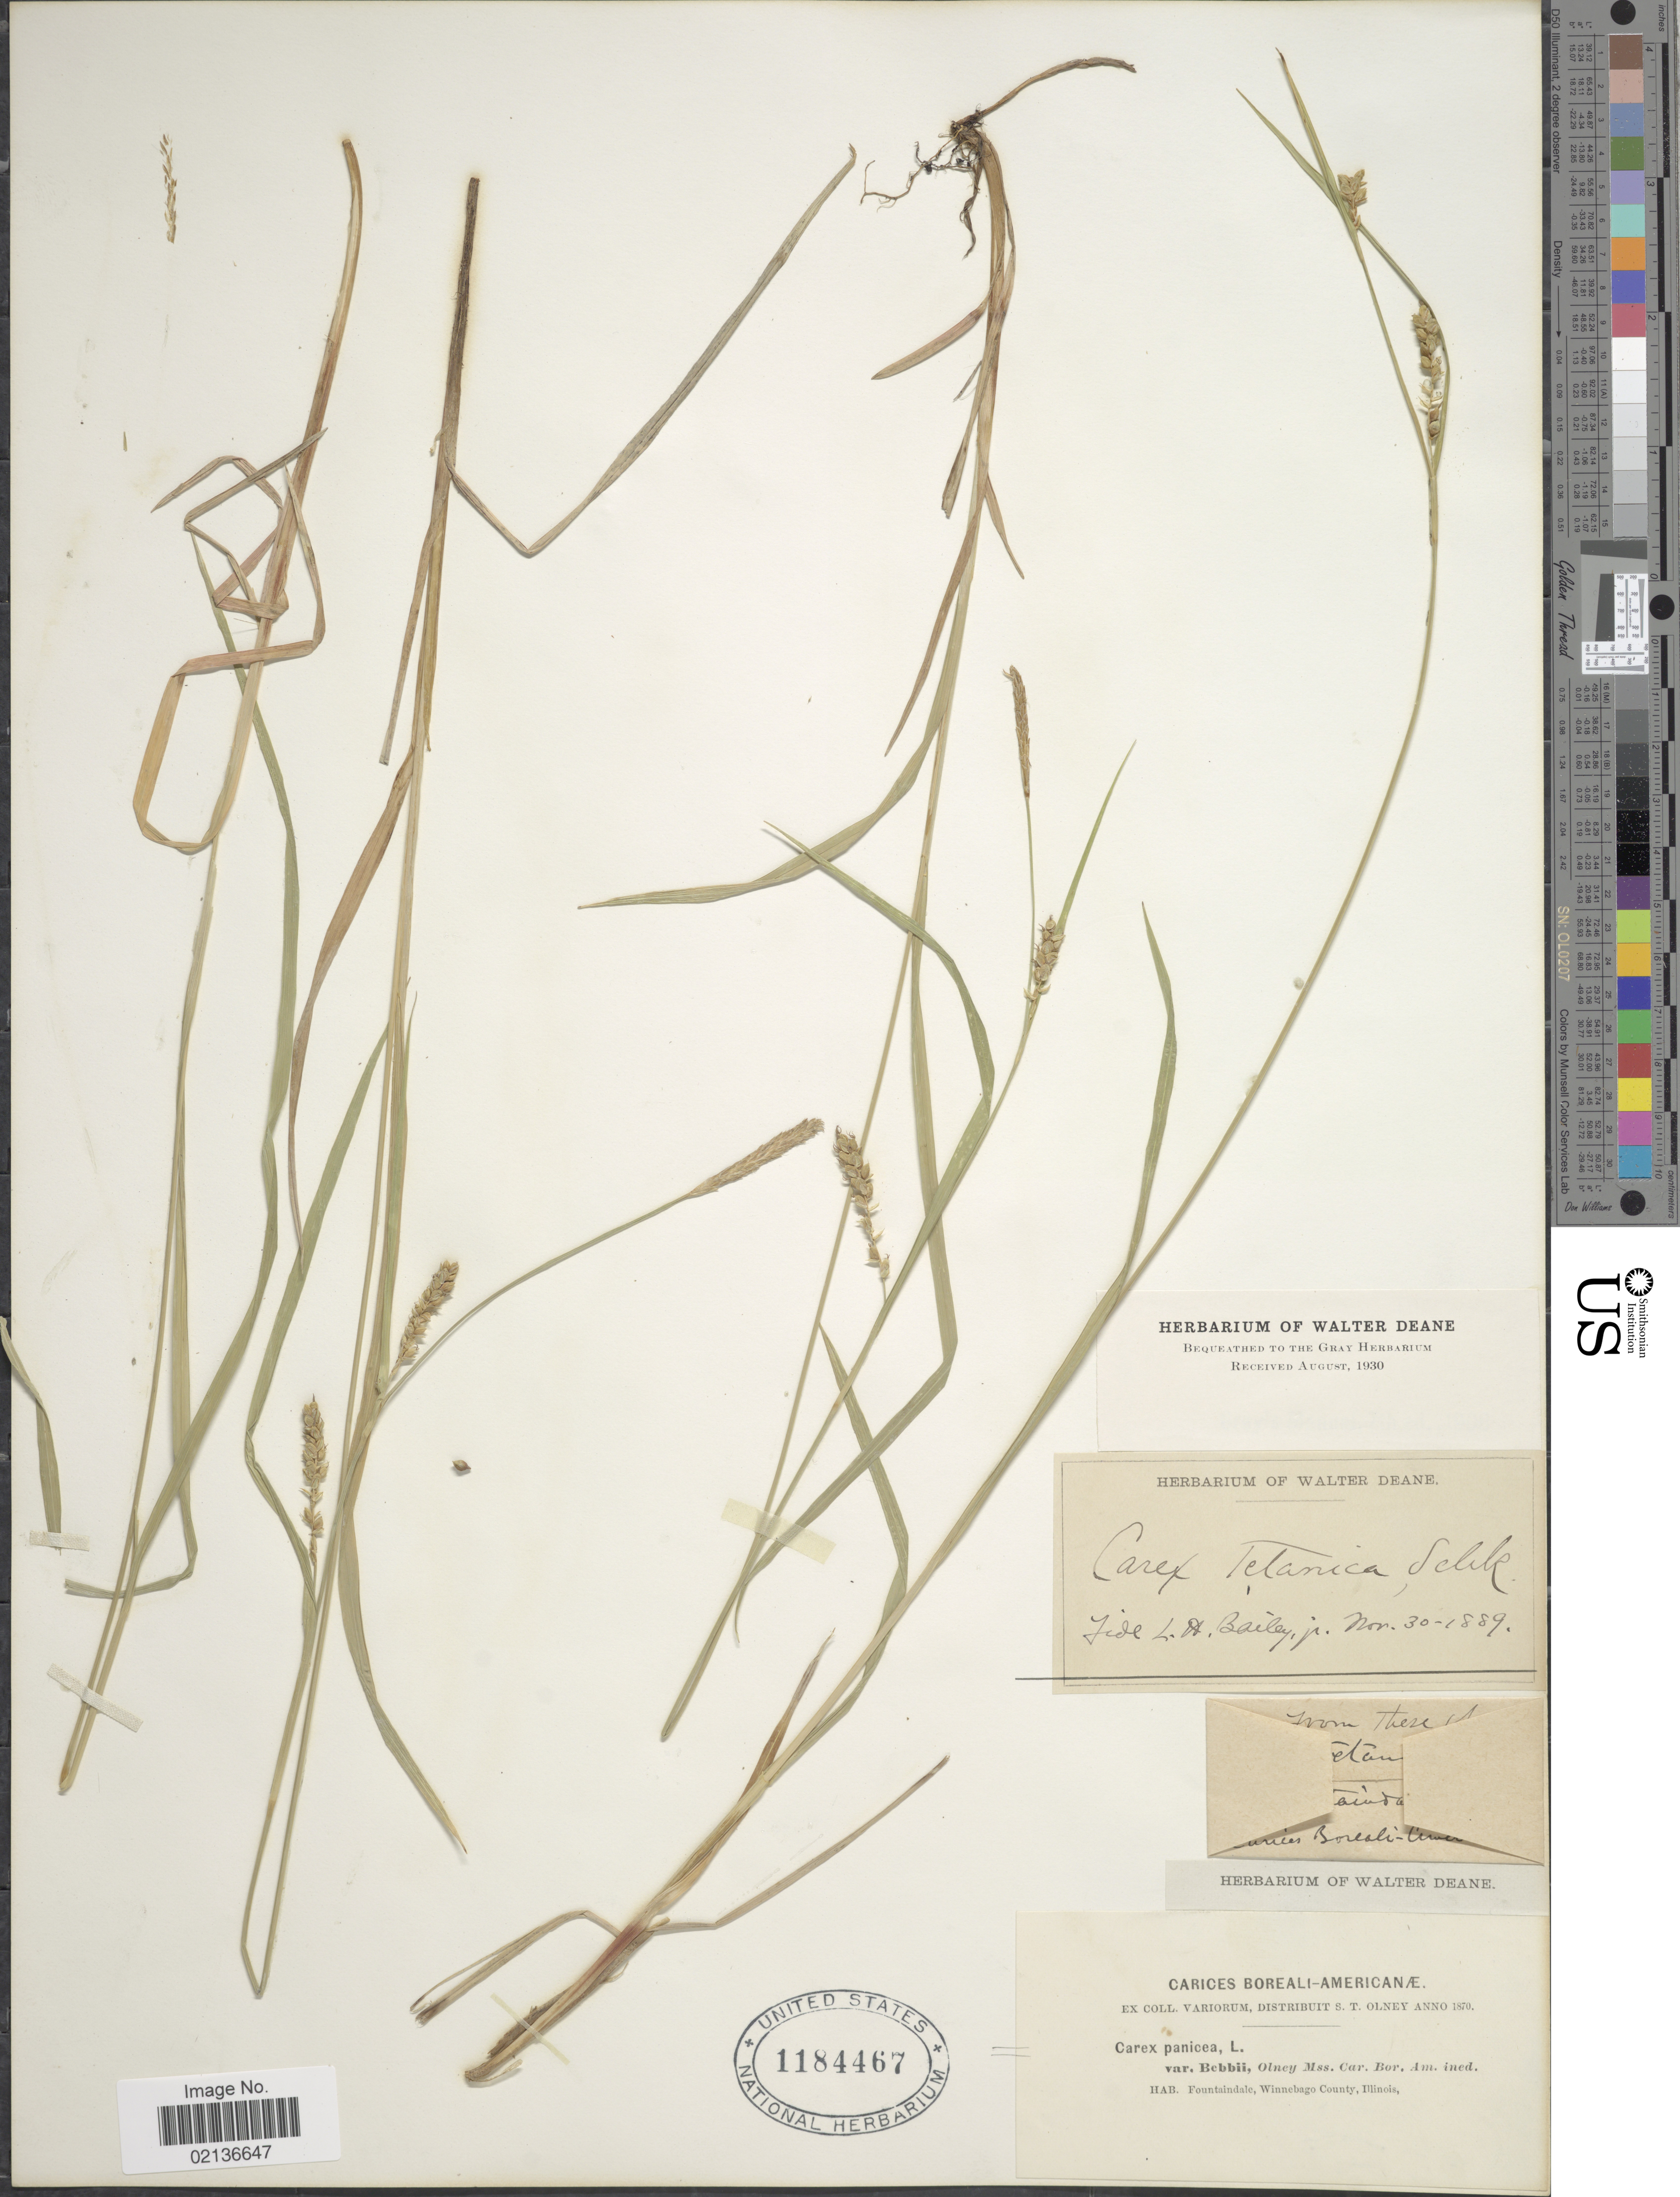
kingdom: Plantae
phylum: Tracheophyta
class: Liliopsida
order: Poales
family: Cyperaceae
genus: Carex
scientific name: Carex tetanica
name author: Schkuhr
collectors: S. Olney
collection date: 1870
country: United States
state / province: Illinois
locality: Fountaindale, Winnebago County, Illinois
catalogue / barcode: US 1184467